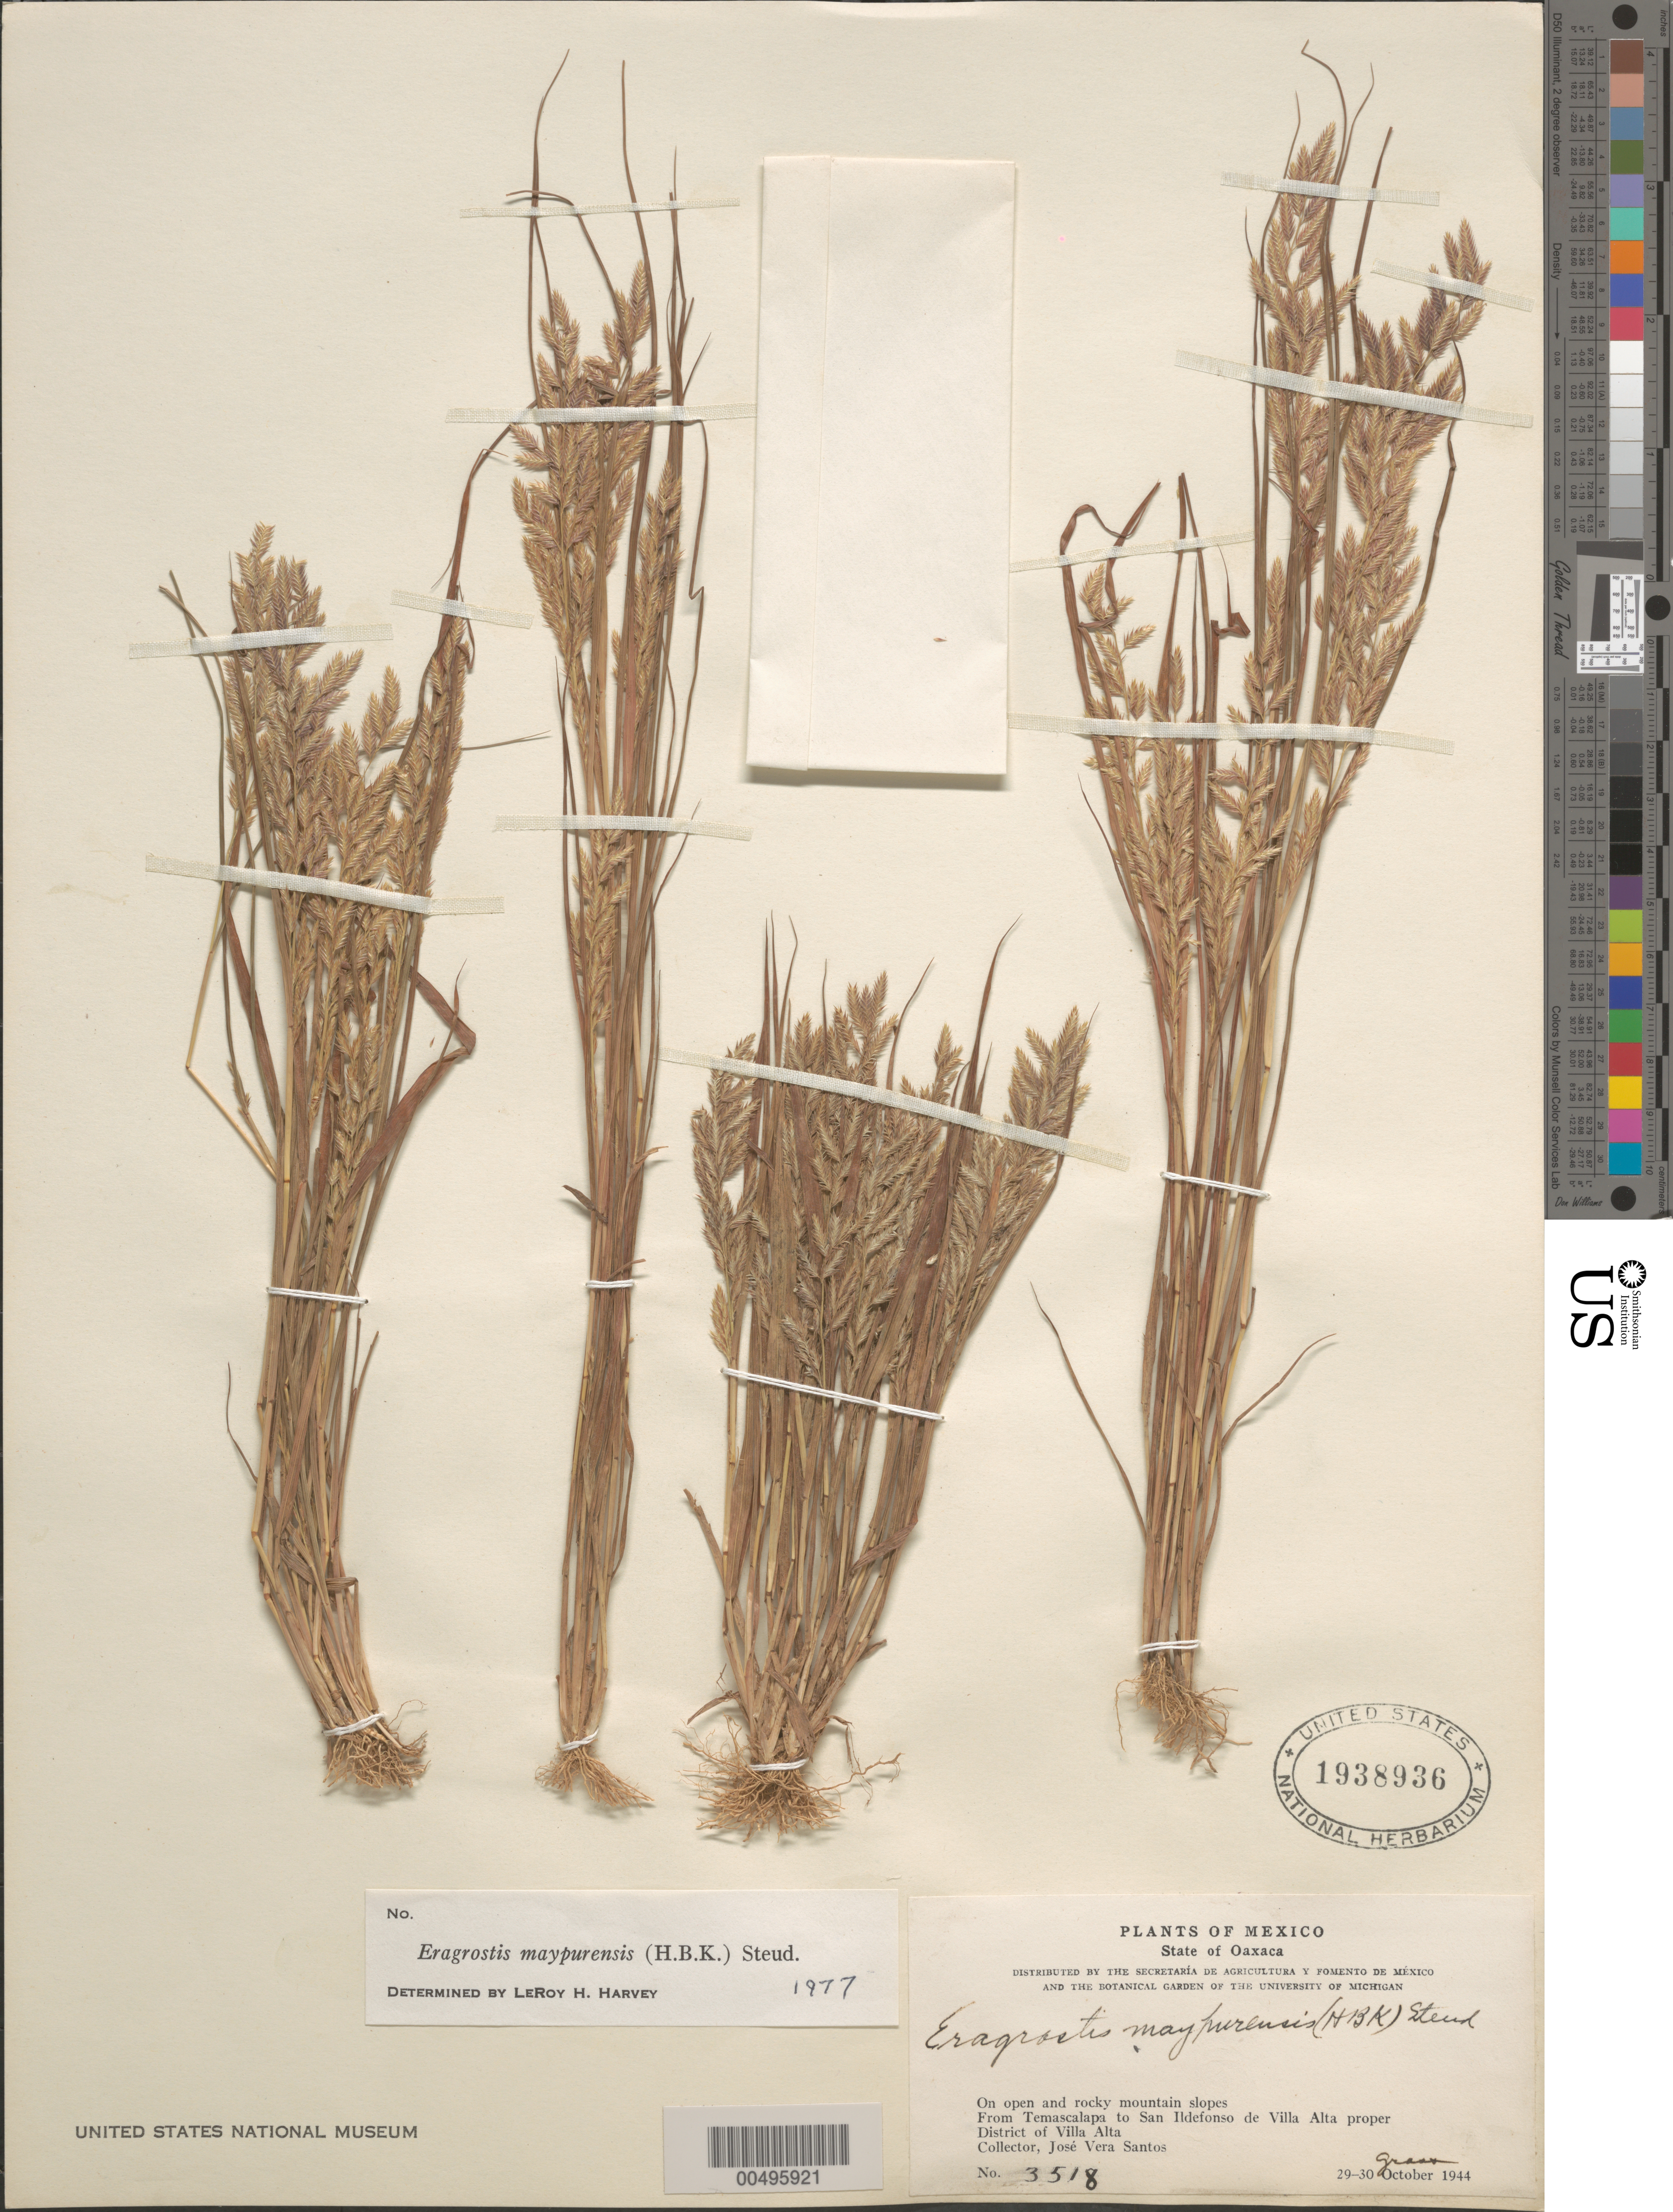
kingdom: Plantae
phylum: Tracheophyta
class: Liliopsida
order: Poales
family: Poaceae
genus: Eragrostis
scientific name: Eragrostis maypurensis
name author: (Kunth) Steud.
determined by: Harvey, L. H.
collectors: J. V. Santos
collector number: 3518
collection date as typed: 29 Oct 1944 to 30 Oct 1944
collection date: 1944-10-29/1944-10-30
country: Mexico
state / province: Oaxaca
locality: From Temascalapa to San Ildefonso de Villa Alta proper, Villa Alta Dist.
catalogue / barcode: US 1938936